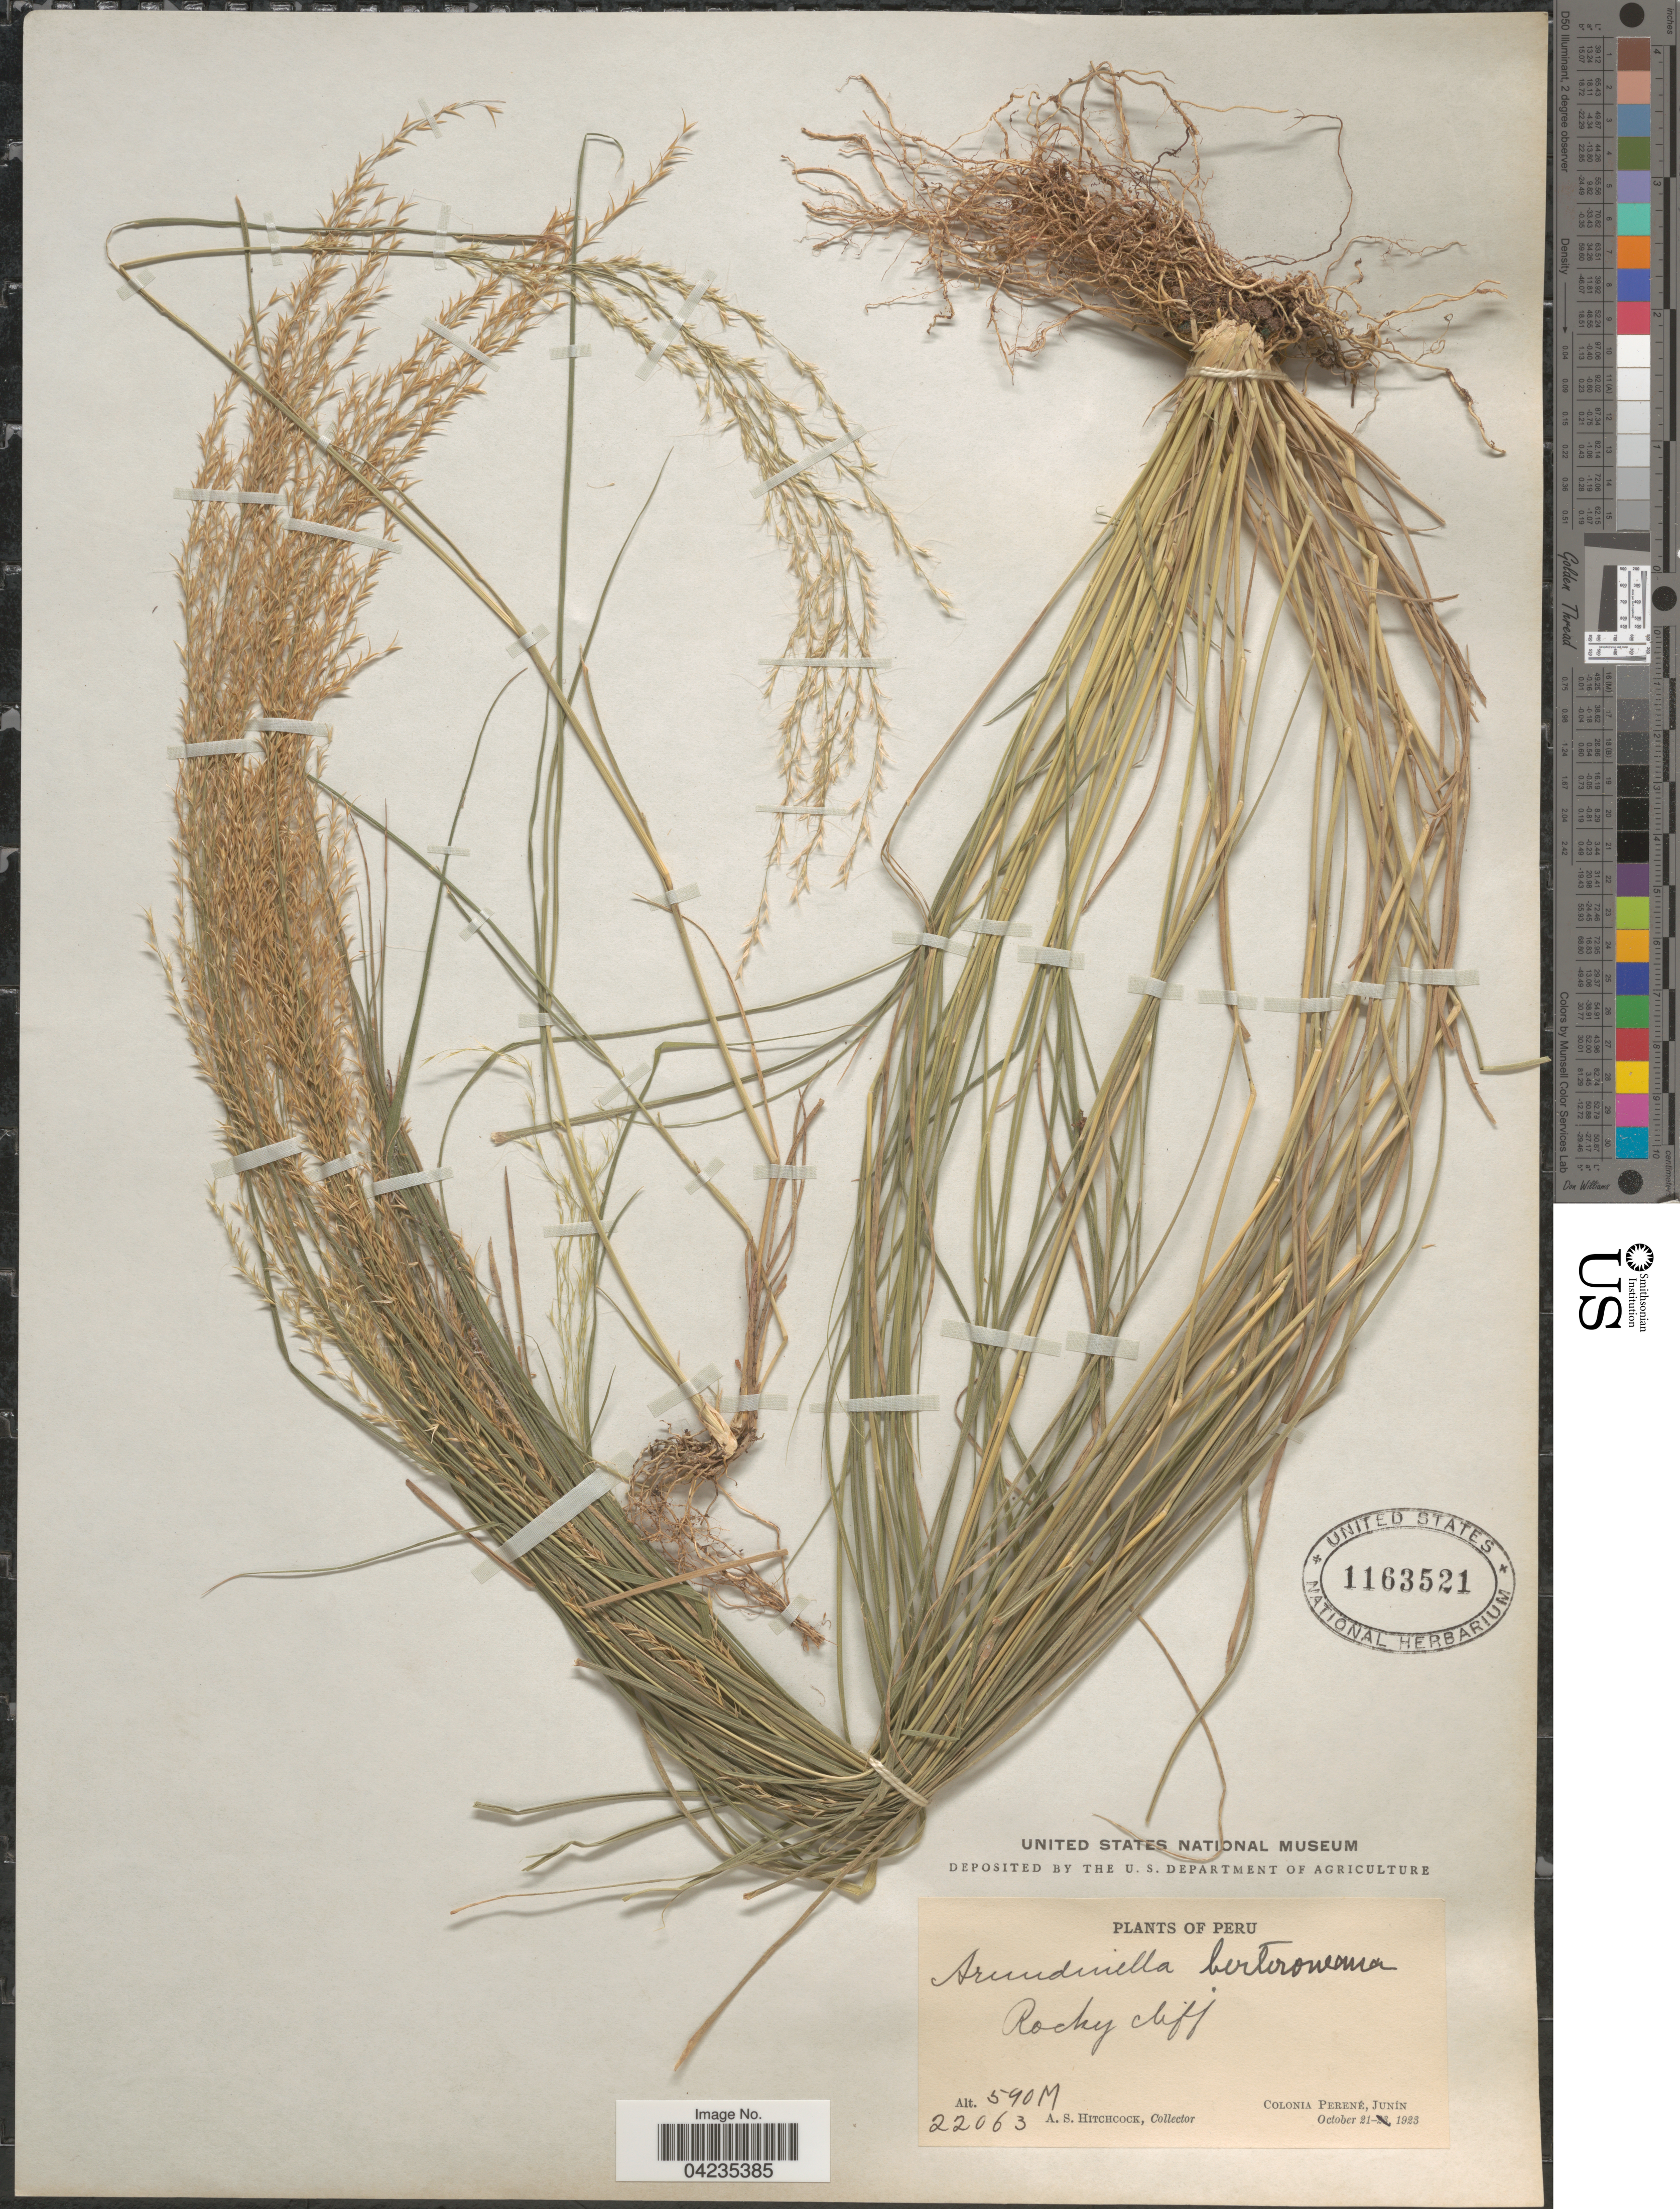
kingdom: Plantae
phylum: Tracheophyta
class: Liliopsida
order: Poales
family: Poaceae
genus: Arundinella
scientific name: Arundinella berteroniana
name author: (Schult.) Hitchc. & Chase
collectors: A. S. Hitchcock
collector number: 22063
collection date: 1923-10-21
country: Peru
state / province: Junín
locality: Colonia Perené.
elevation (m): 590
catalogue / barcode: US 1163521